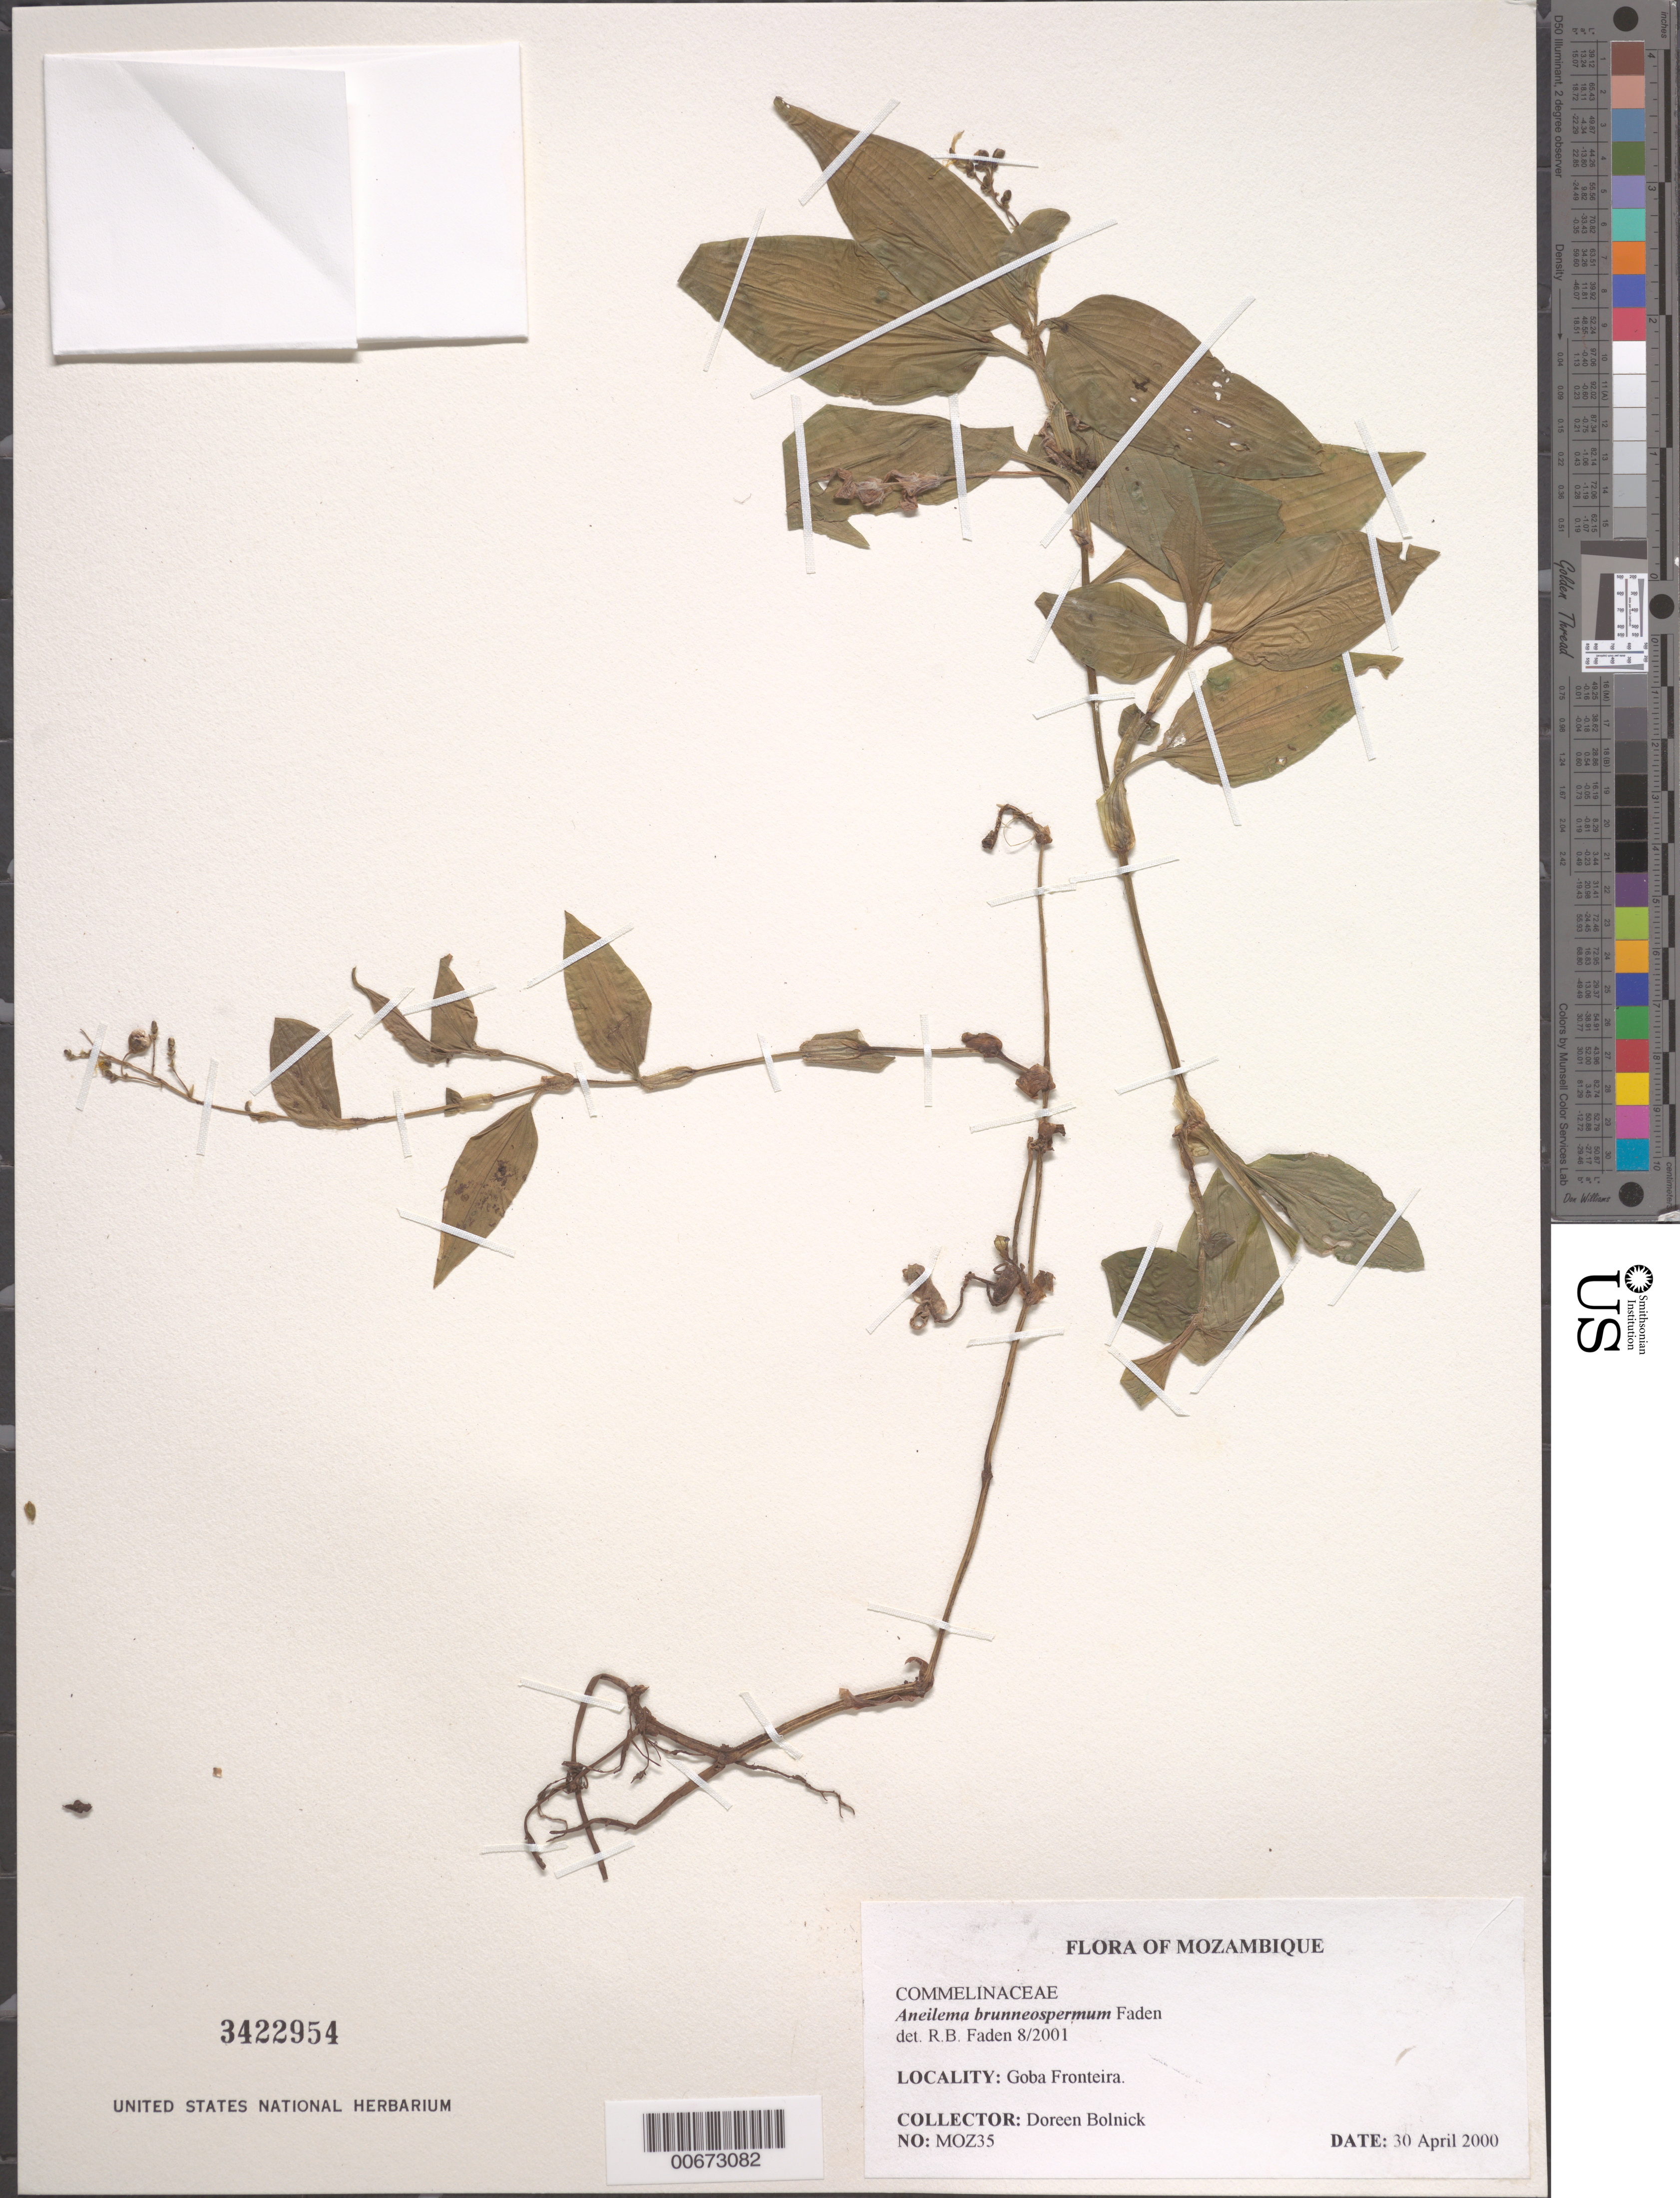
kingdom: Plantae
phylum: Tracheophyta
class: Liliopsida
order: Commelinales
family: Commelinaceae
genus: Aneilema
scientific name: Aneilema brunneospermum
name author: Faden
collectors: D. Bolnick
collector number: MOZ35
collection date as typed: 30 Apr 2000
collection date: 2000-04-30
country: Mozambique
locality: Goba Fronteira.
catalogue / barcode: US 3422954